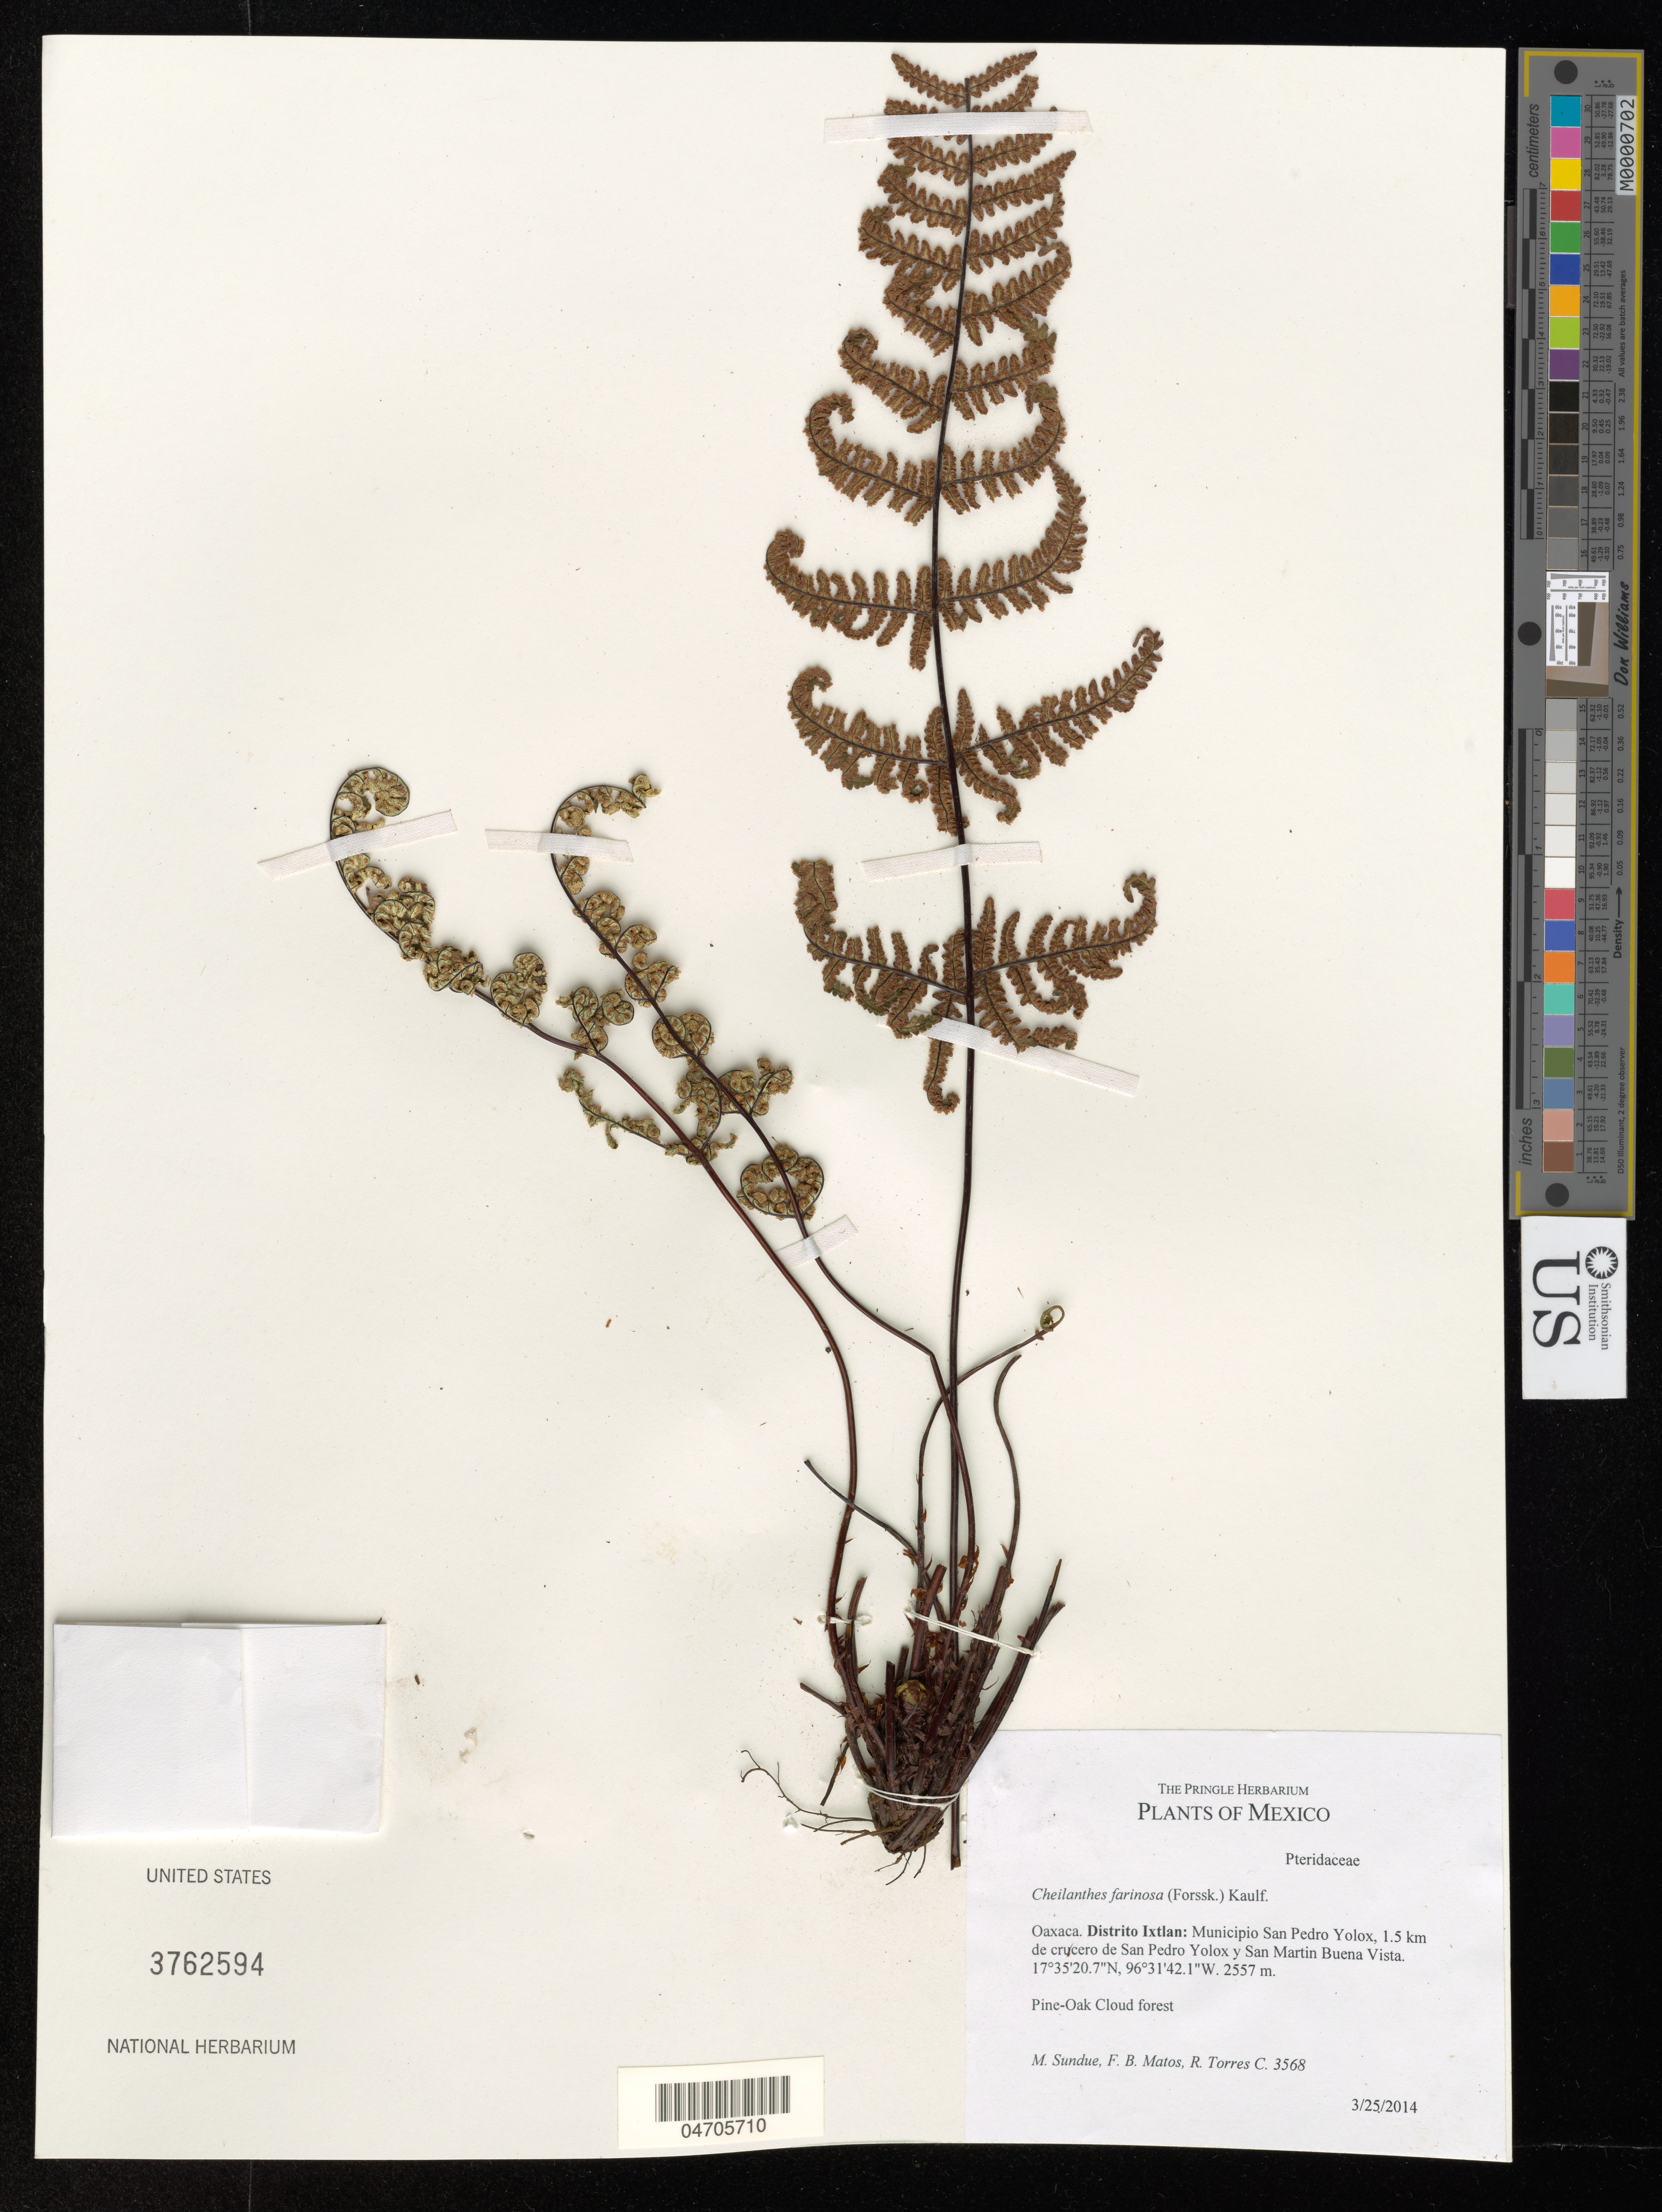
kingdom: Plantae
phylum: Tracheophyta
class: Polypodiopsida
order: Polypodiales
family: Pteridaceae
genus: Cheilanthes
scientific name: Cheilanthes farinosa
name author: (Forssk.) Kaulf.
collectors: M. Sundue, F. Matos & R. Torres C.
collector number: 3568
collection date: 2014-03-25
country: Mexico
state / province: Oaxaca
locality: Distrito Ixtlan: Municipio San Pedro Yolox, 1.5 km de crucero de San Pedro Yolox y San Martin Buena Vista.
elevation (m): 2557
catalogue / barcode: US 3762594